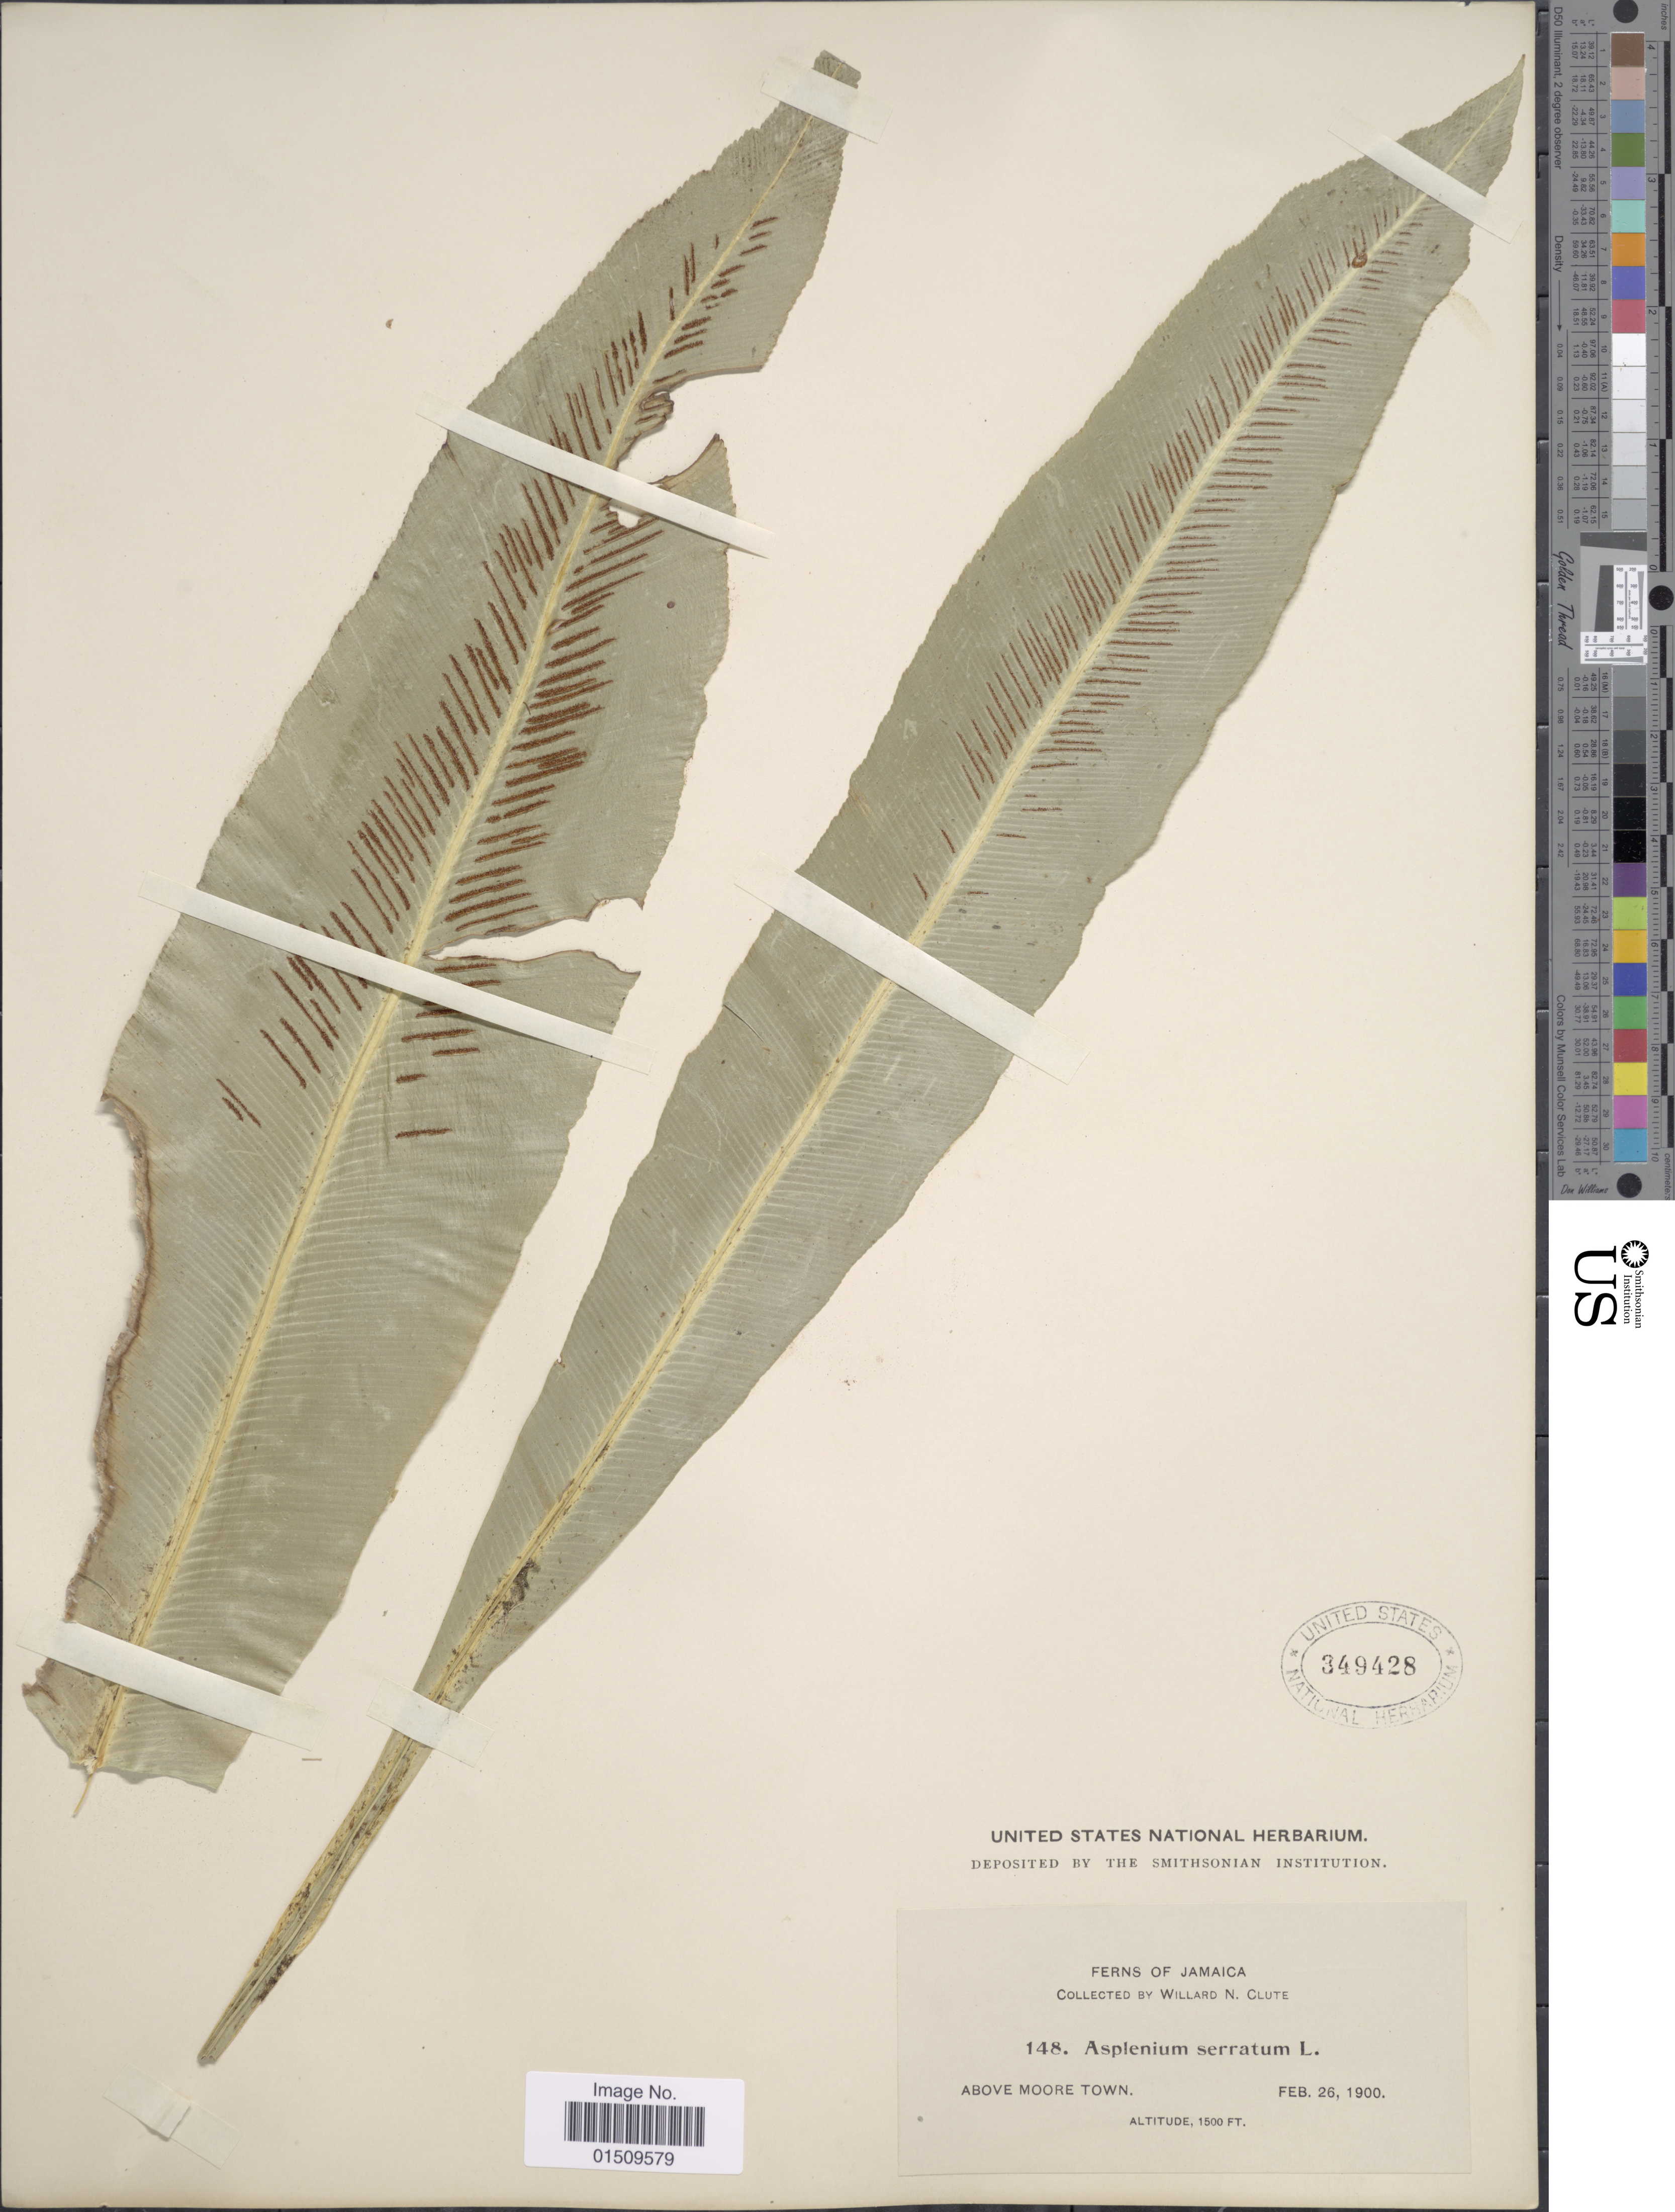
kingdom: Plantae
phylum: Tracheophyta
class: Polypodiopsida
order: Polypodiales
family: Aspleniaceae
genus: Asplenium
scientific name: Asplenium serratum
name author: L.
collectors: W. N. Clute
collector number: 148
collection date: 1900-02-26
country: Jamaica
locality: Jamaica, above Moore Town.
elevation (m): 457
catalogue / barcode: US 349428